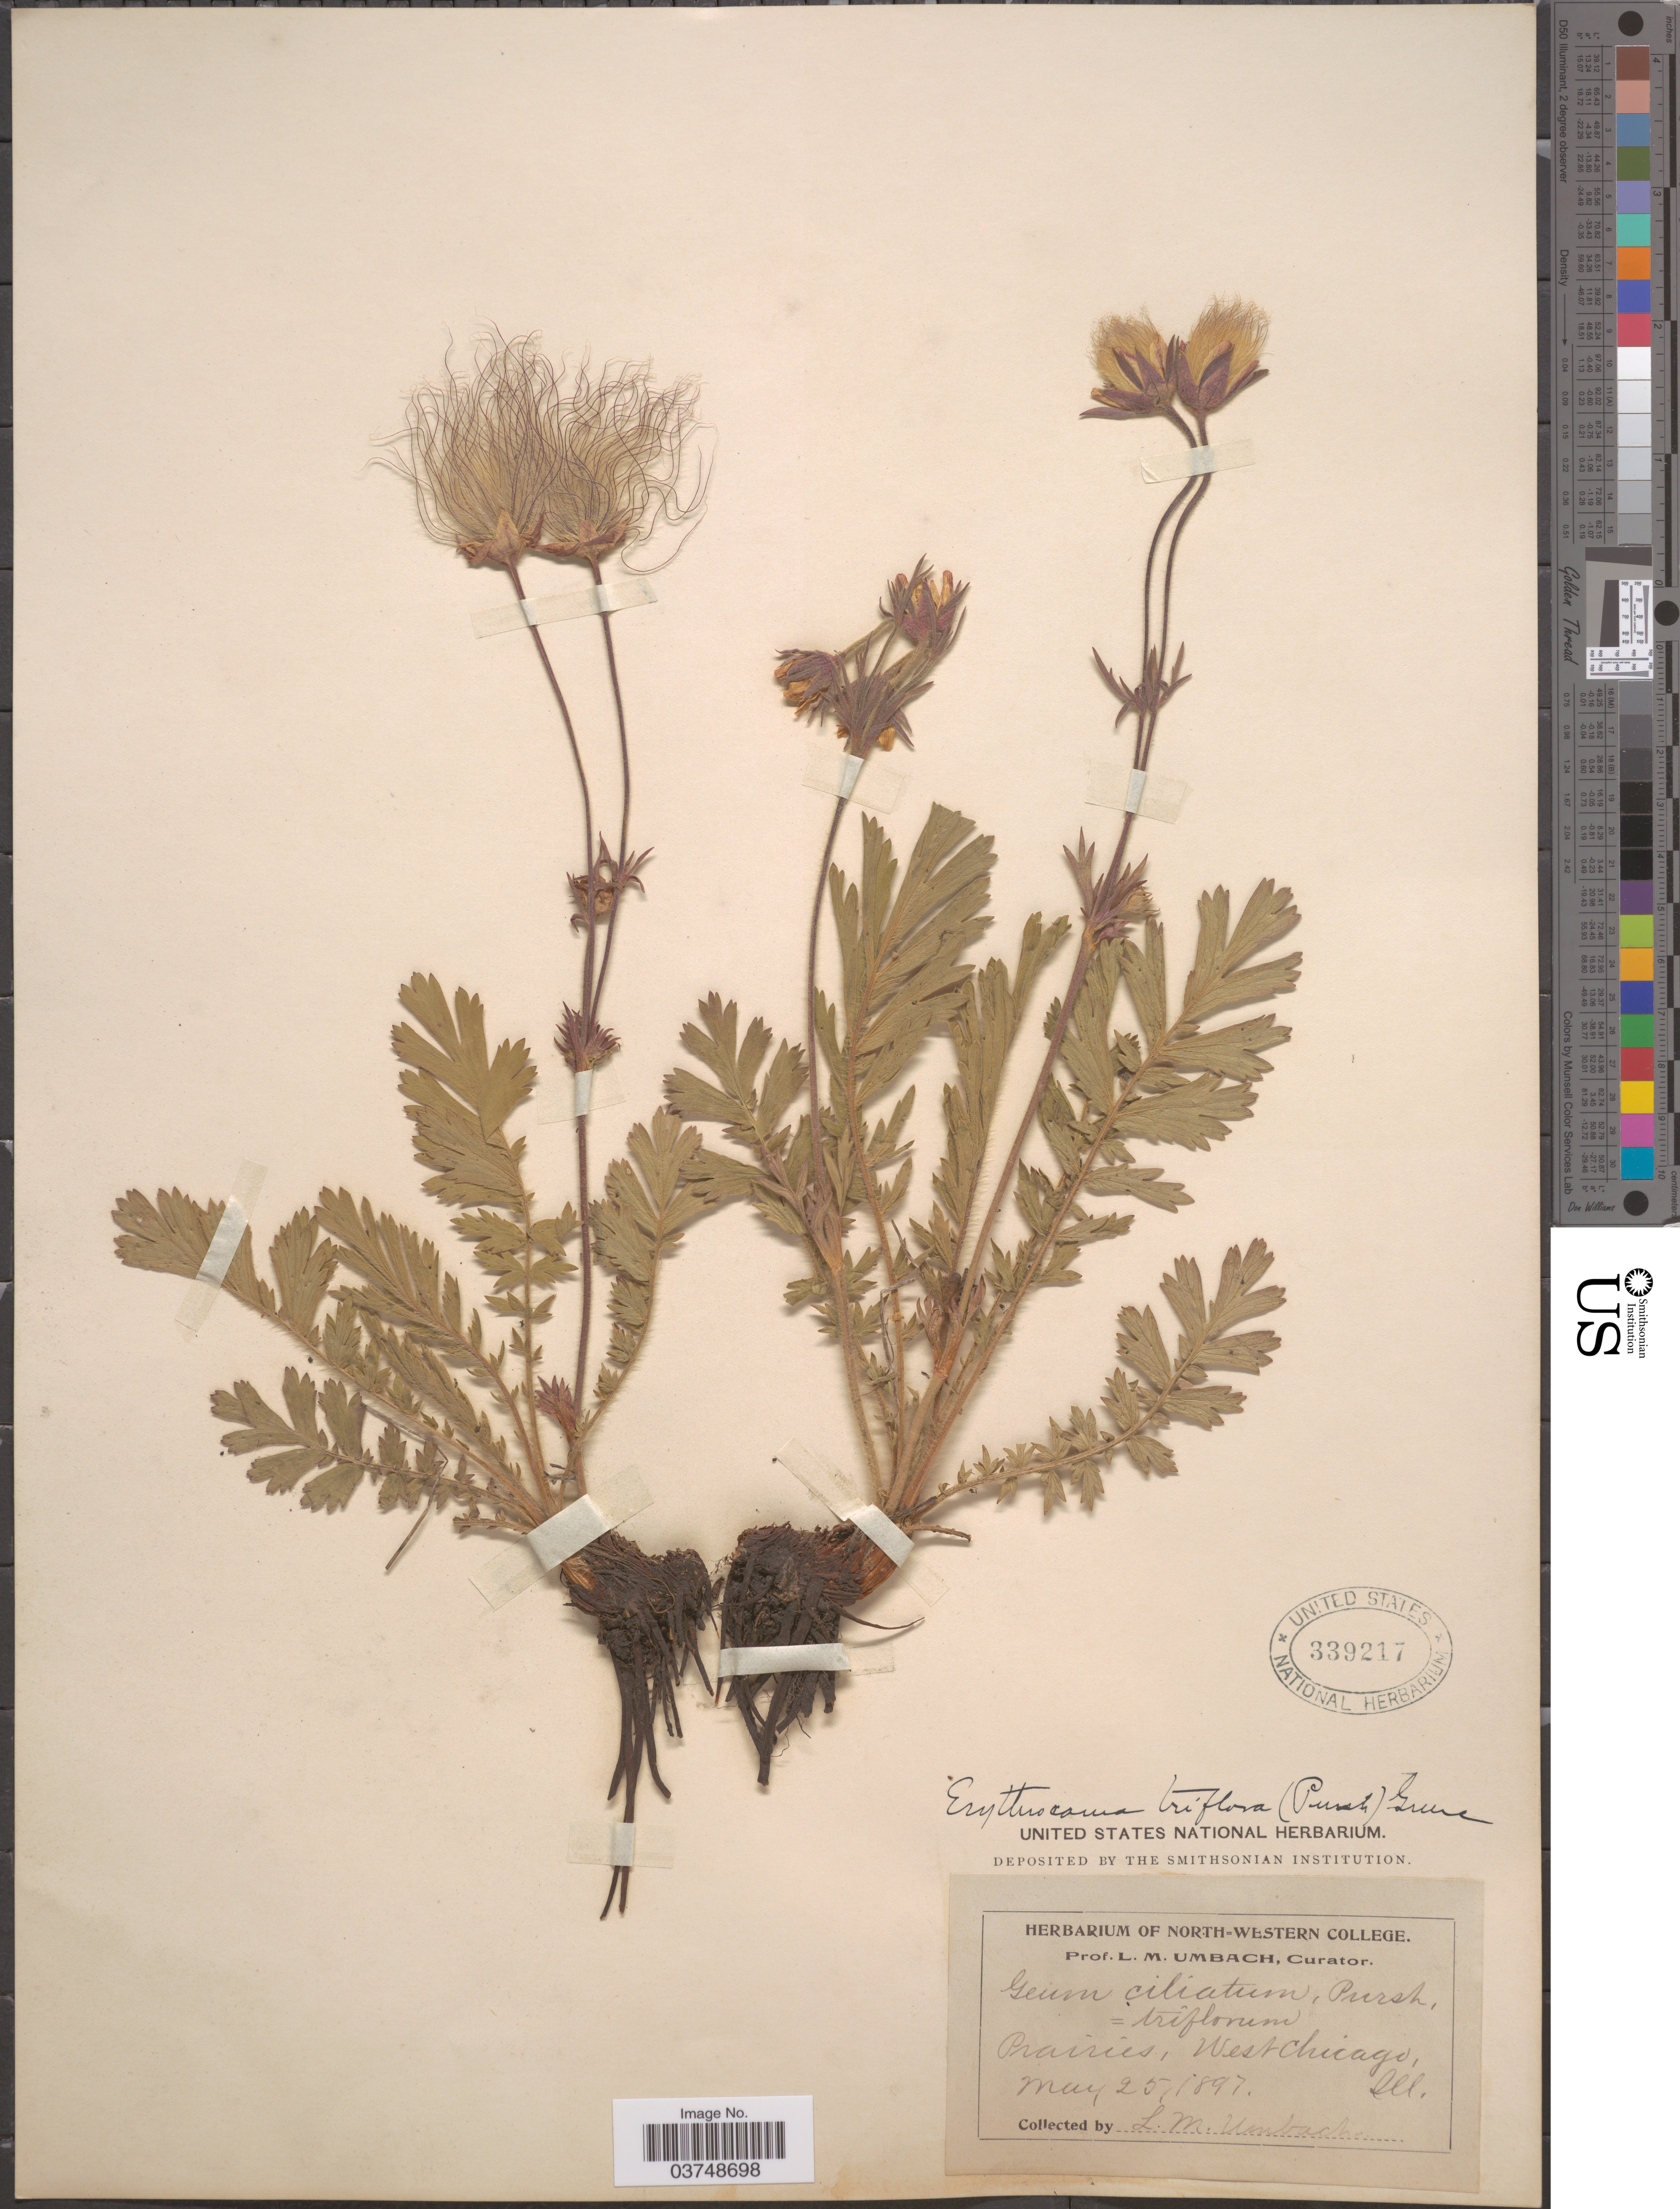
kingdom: Plantae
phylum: Tracheophyta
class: Magnoliopsida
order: Rosales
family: Rosaceae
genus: Geum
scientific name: Geum triflorum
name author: Pursh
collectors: L. M. Umbach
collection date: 1897-05-25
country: United States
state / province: Illinois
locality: West Chicago.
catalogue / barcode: US 339217